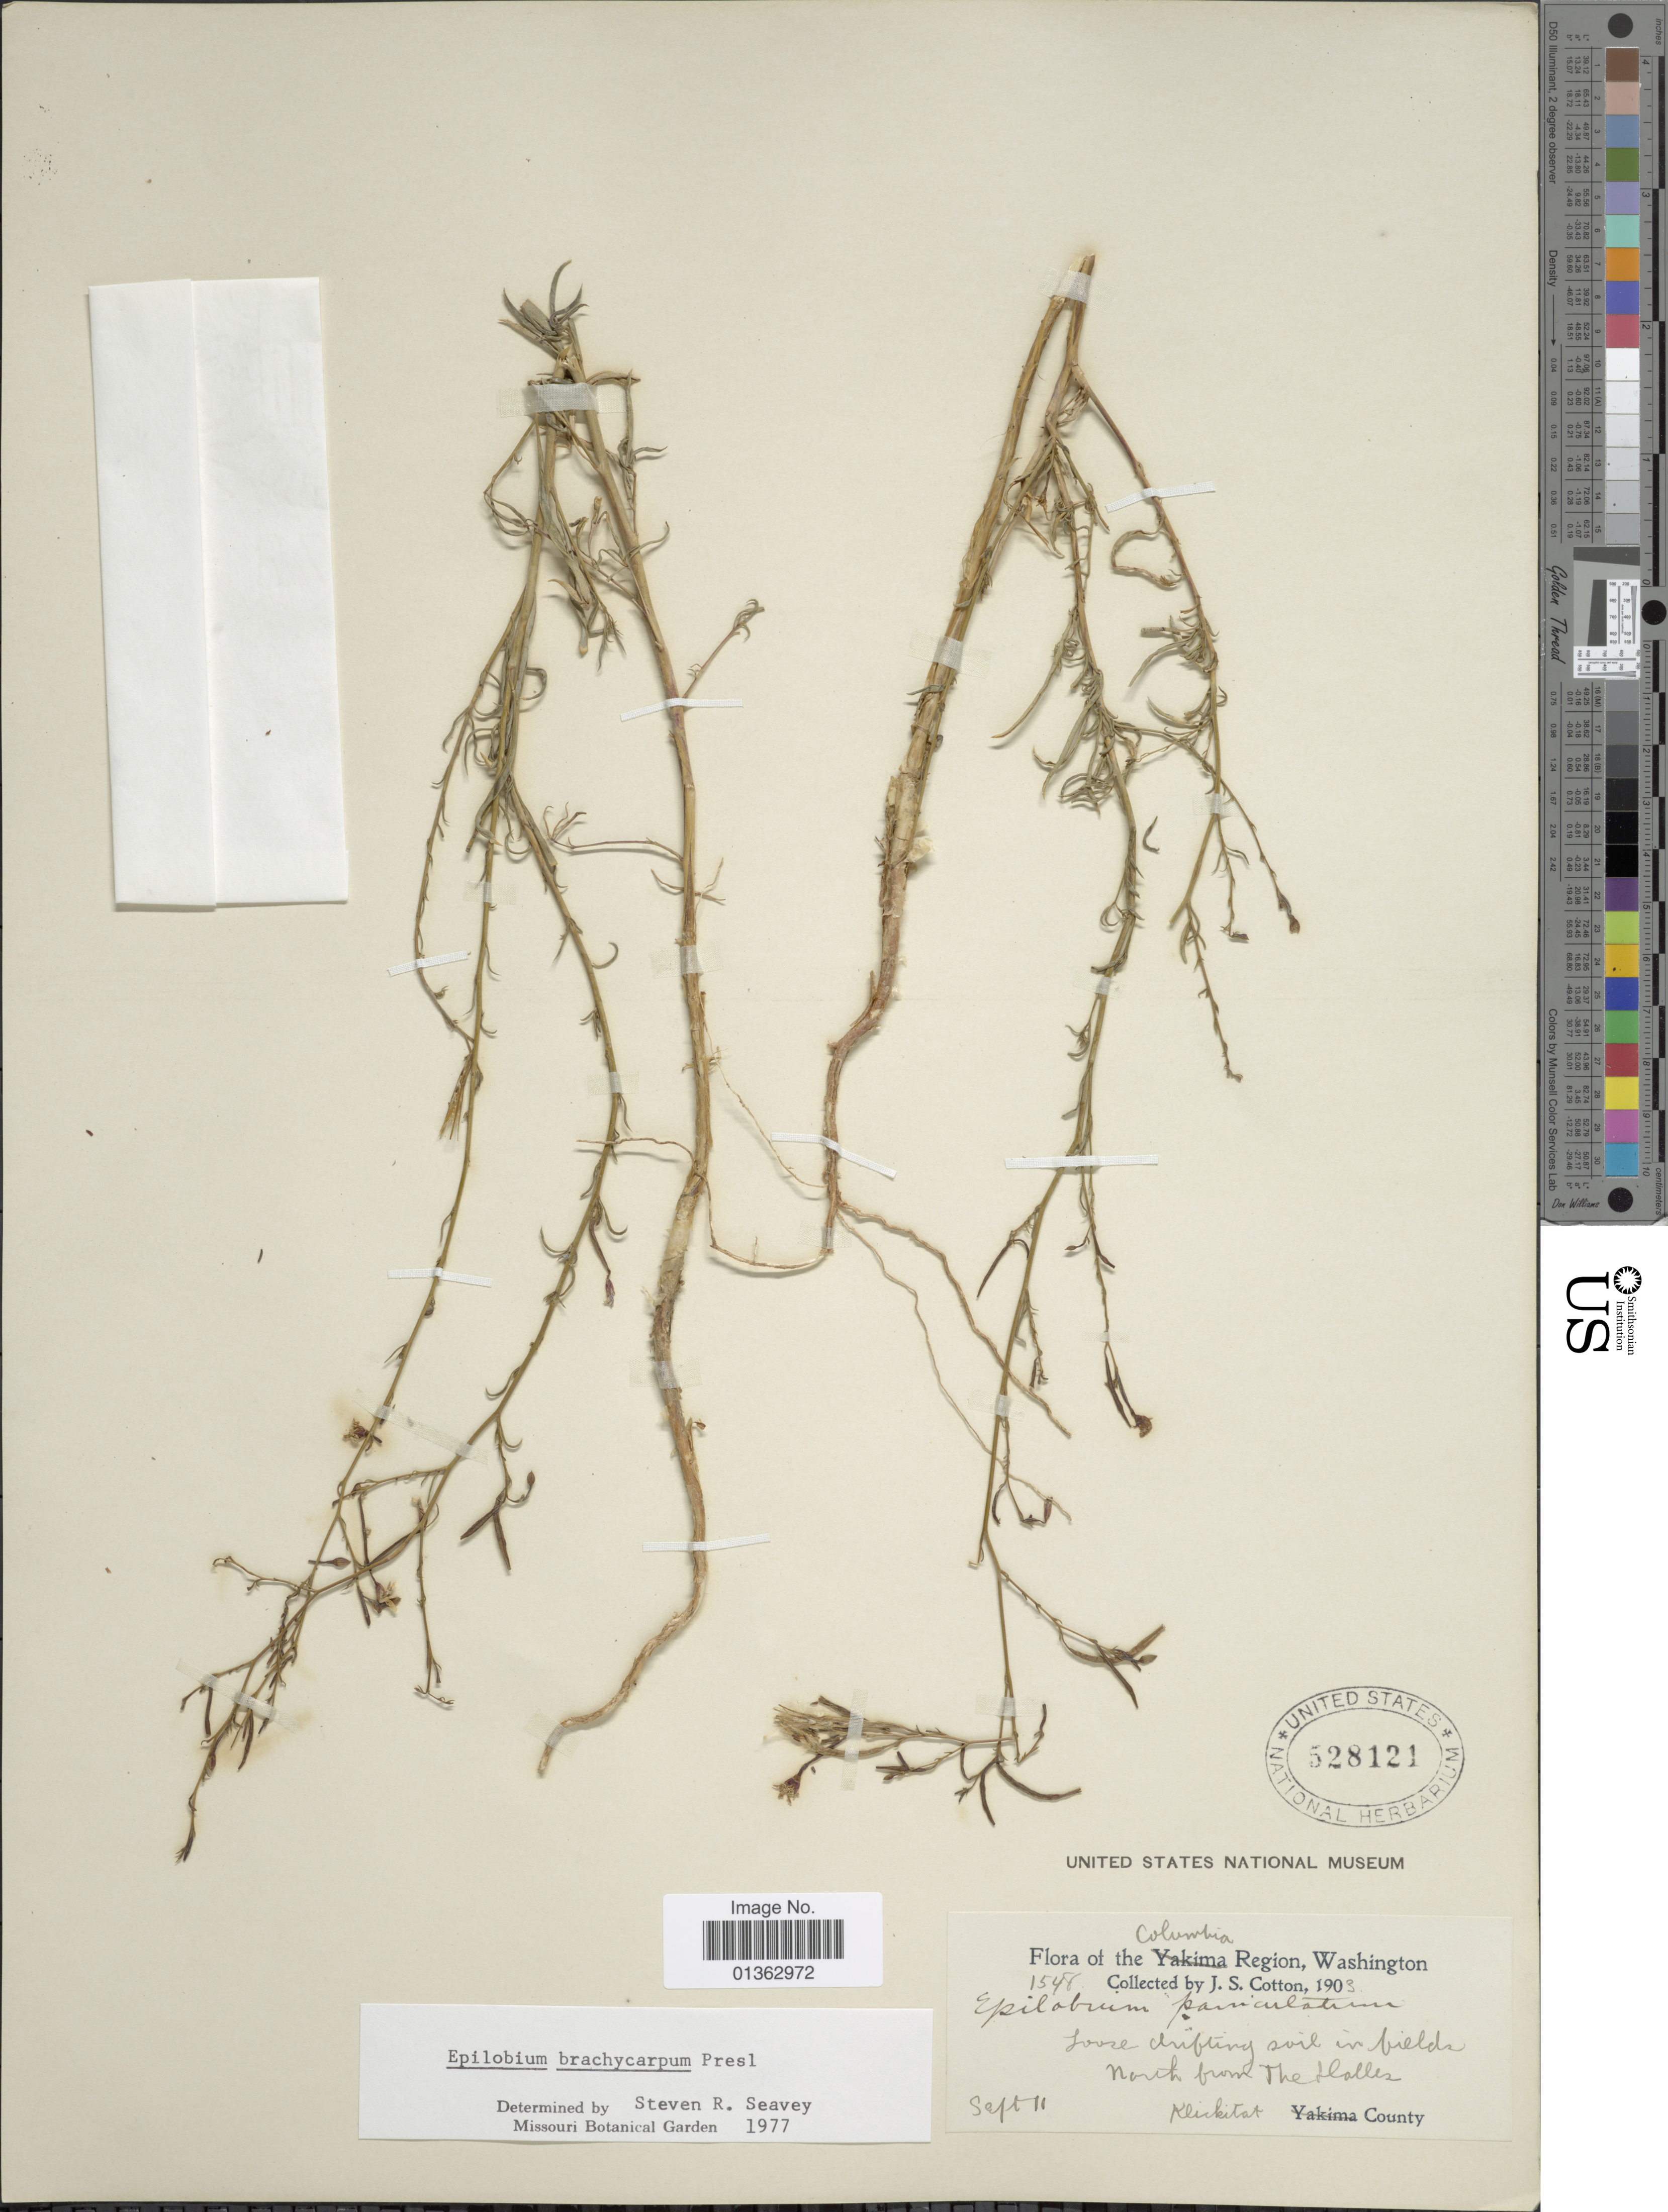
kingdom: Plantae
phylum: Tracheophyta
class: Magnoliopsida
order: Myrtales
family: Onagraceae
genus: Epilobium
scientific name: Epilobium brachycarpum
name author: C. Presl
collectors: J. S. Cotton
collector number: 1548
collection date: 1903-09-11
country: United States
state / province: Washington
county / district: Klickitat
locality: Columbia Region. Loose drifting soil in fields North from The Dalles. Klickitat County.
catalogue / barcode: US 528121